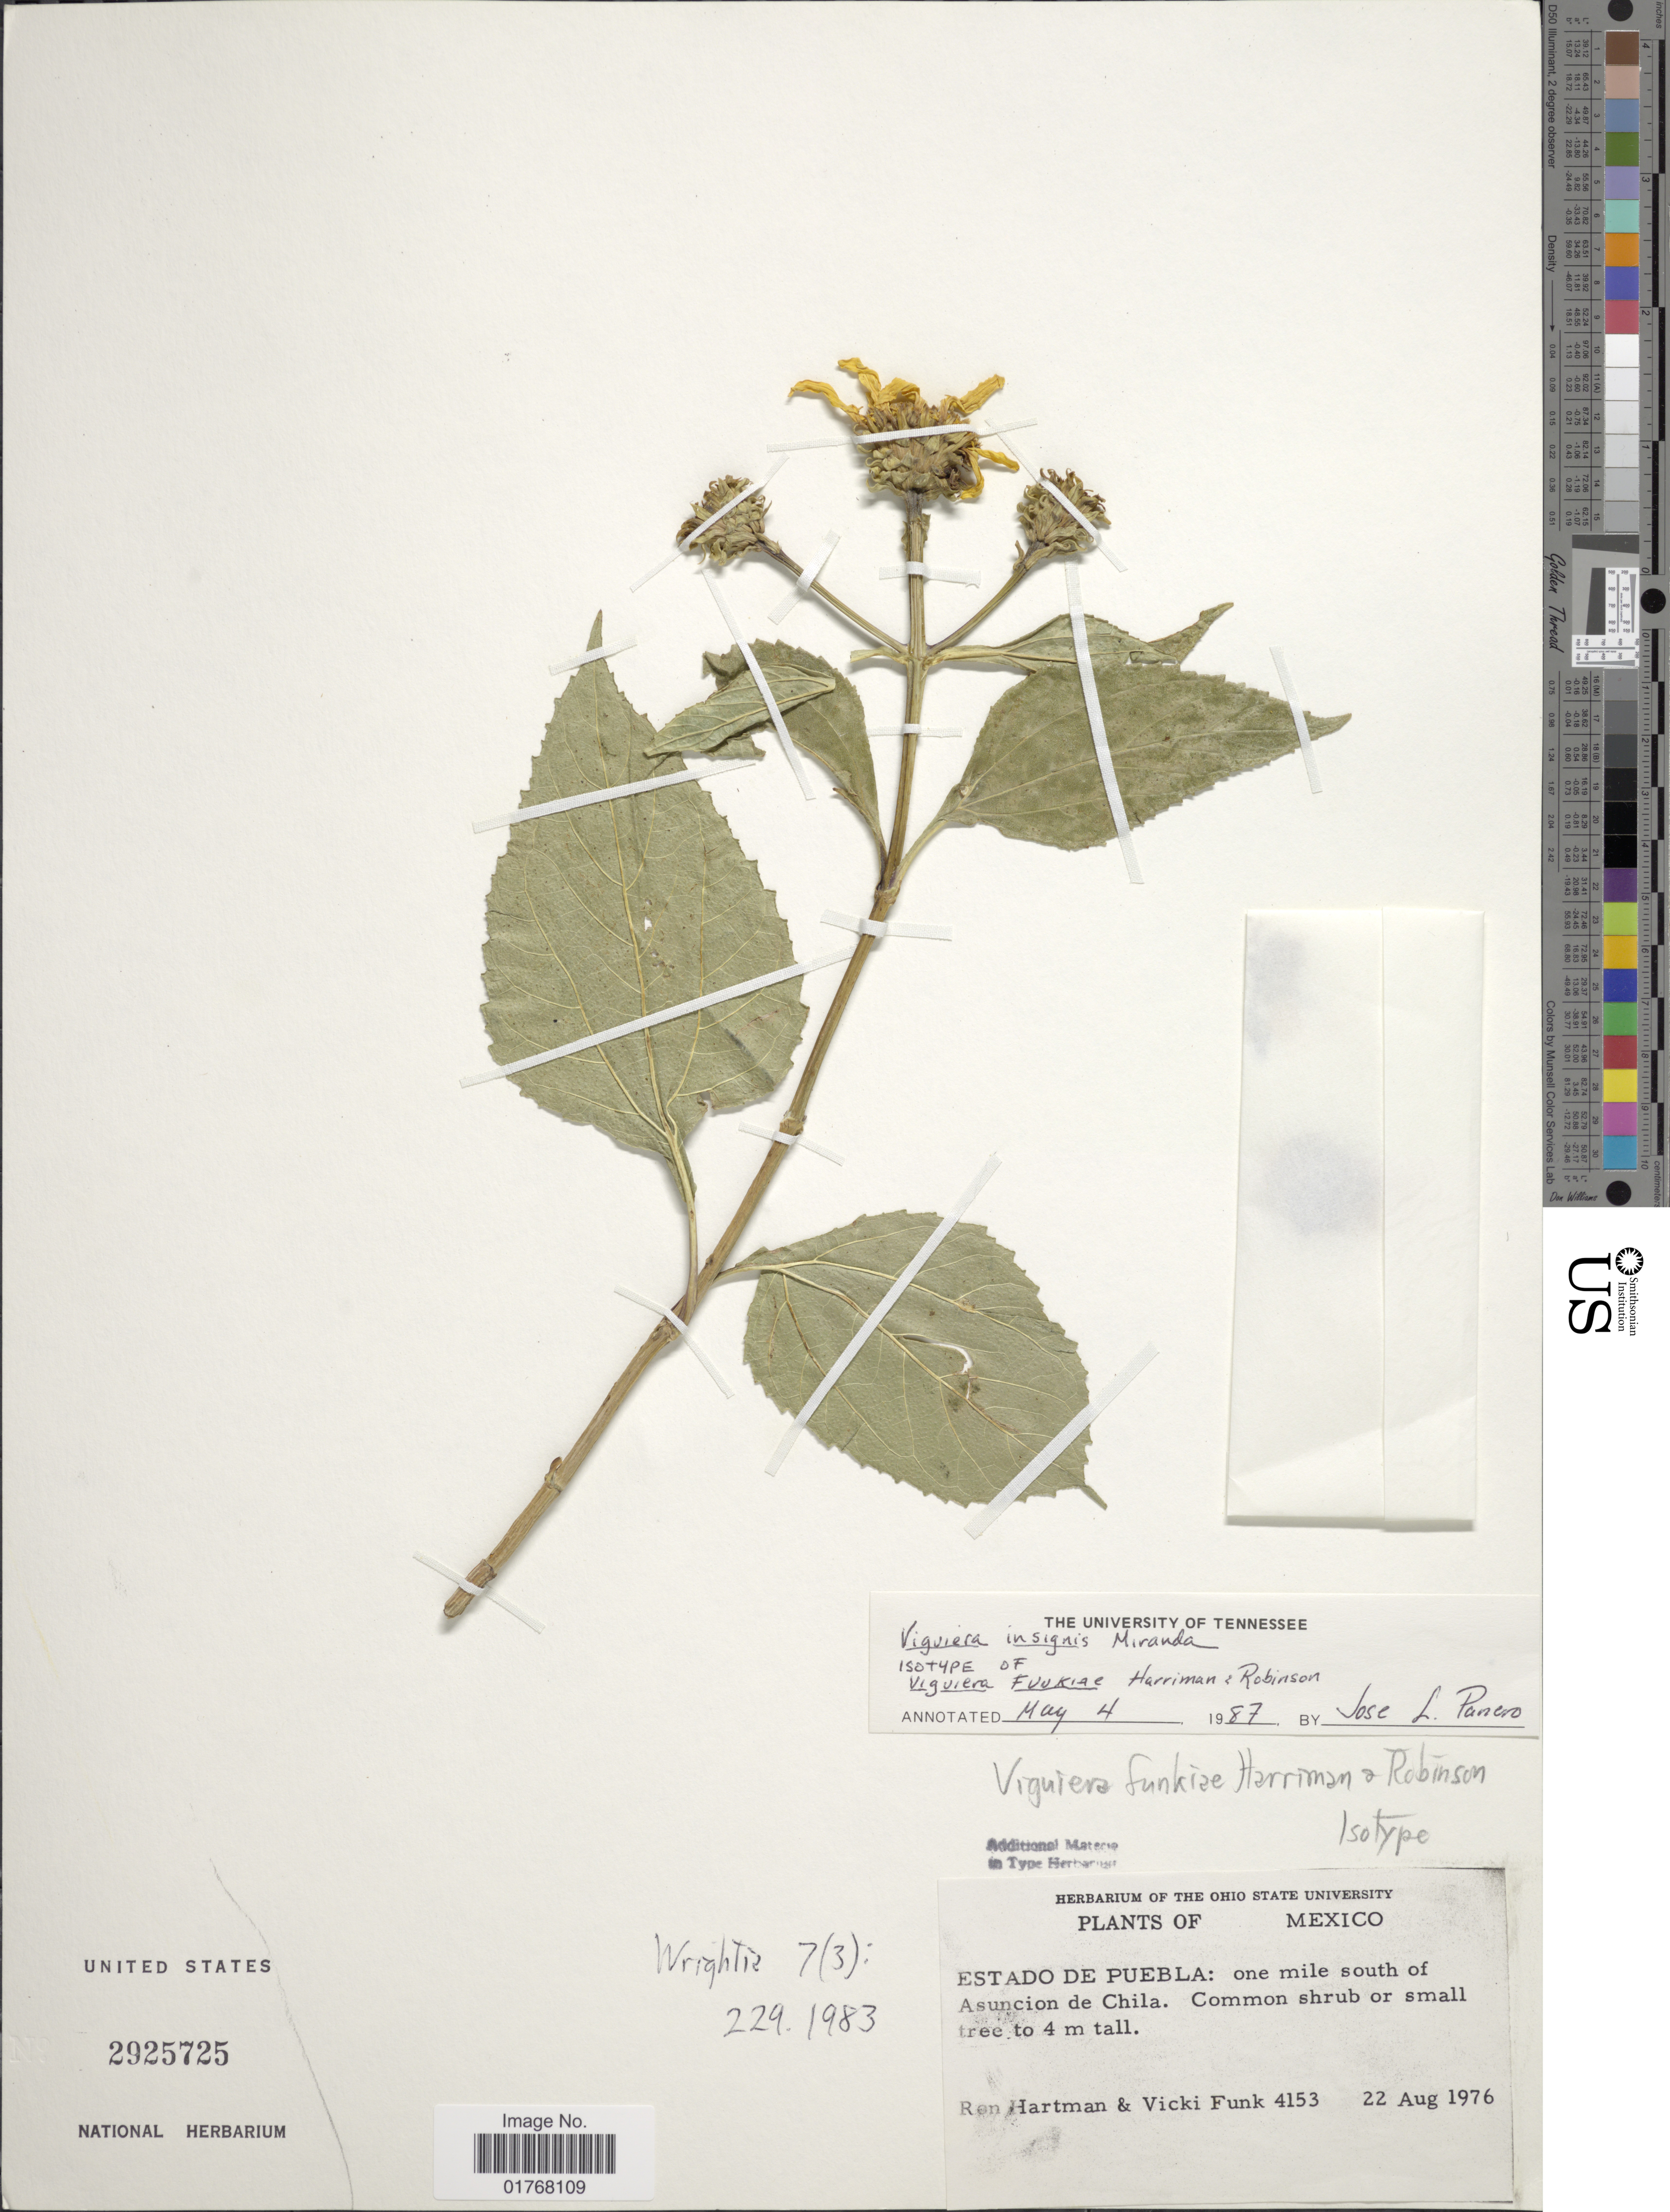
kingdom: Plantae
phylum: Tracheophyta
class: Magnoliopsida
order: Asterales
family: Asteraceae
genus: Viguiera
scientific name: Viguiera insignis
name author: Miranda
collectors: R. Hartman & V. Funk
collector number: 4153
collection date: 1976-08-22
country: Mexico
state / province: Puebla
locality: One mile south of Asuncion de Chila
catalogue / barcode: US 2925725